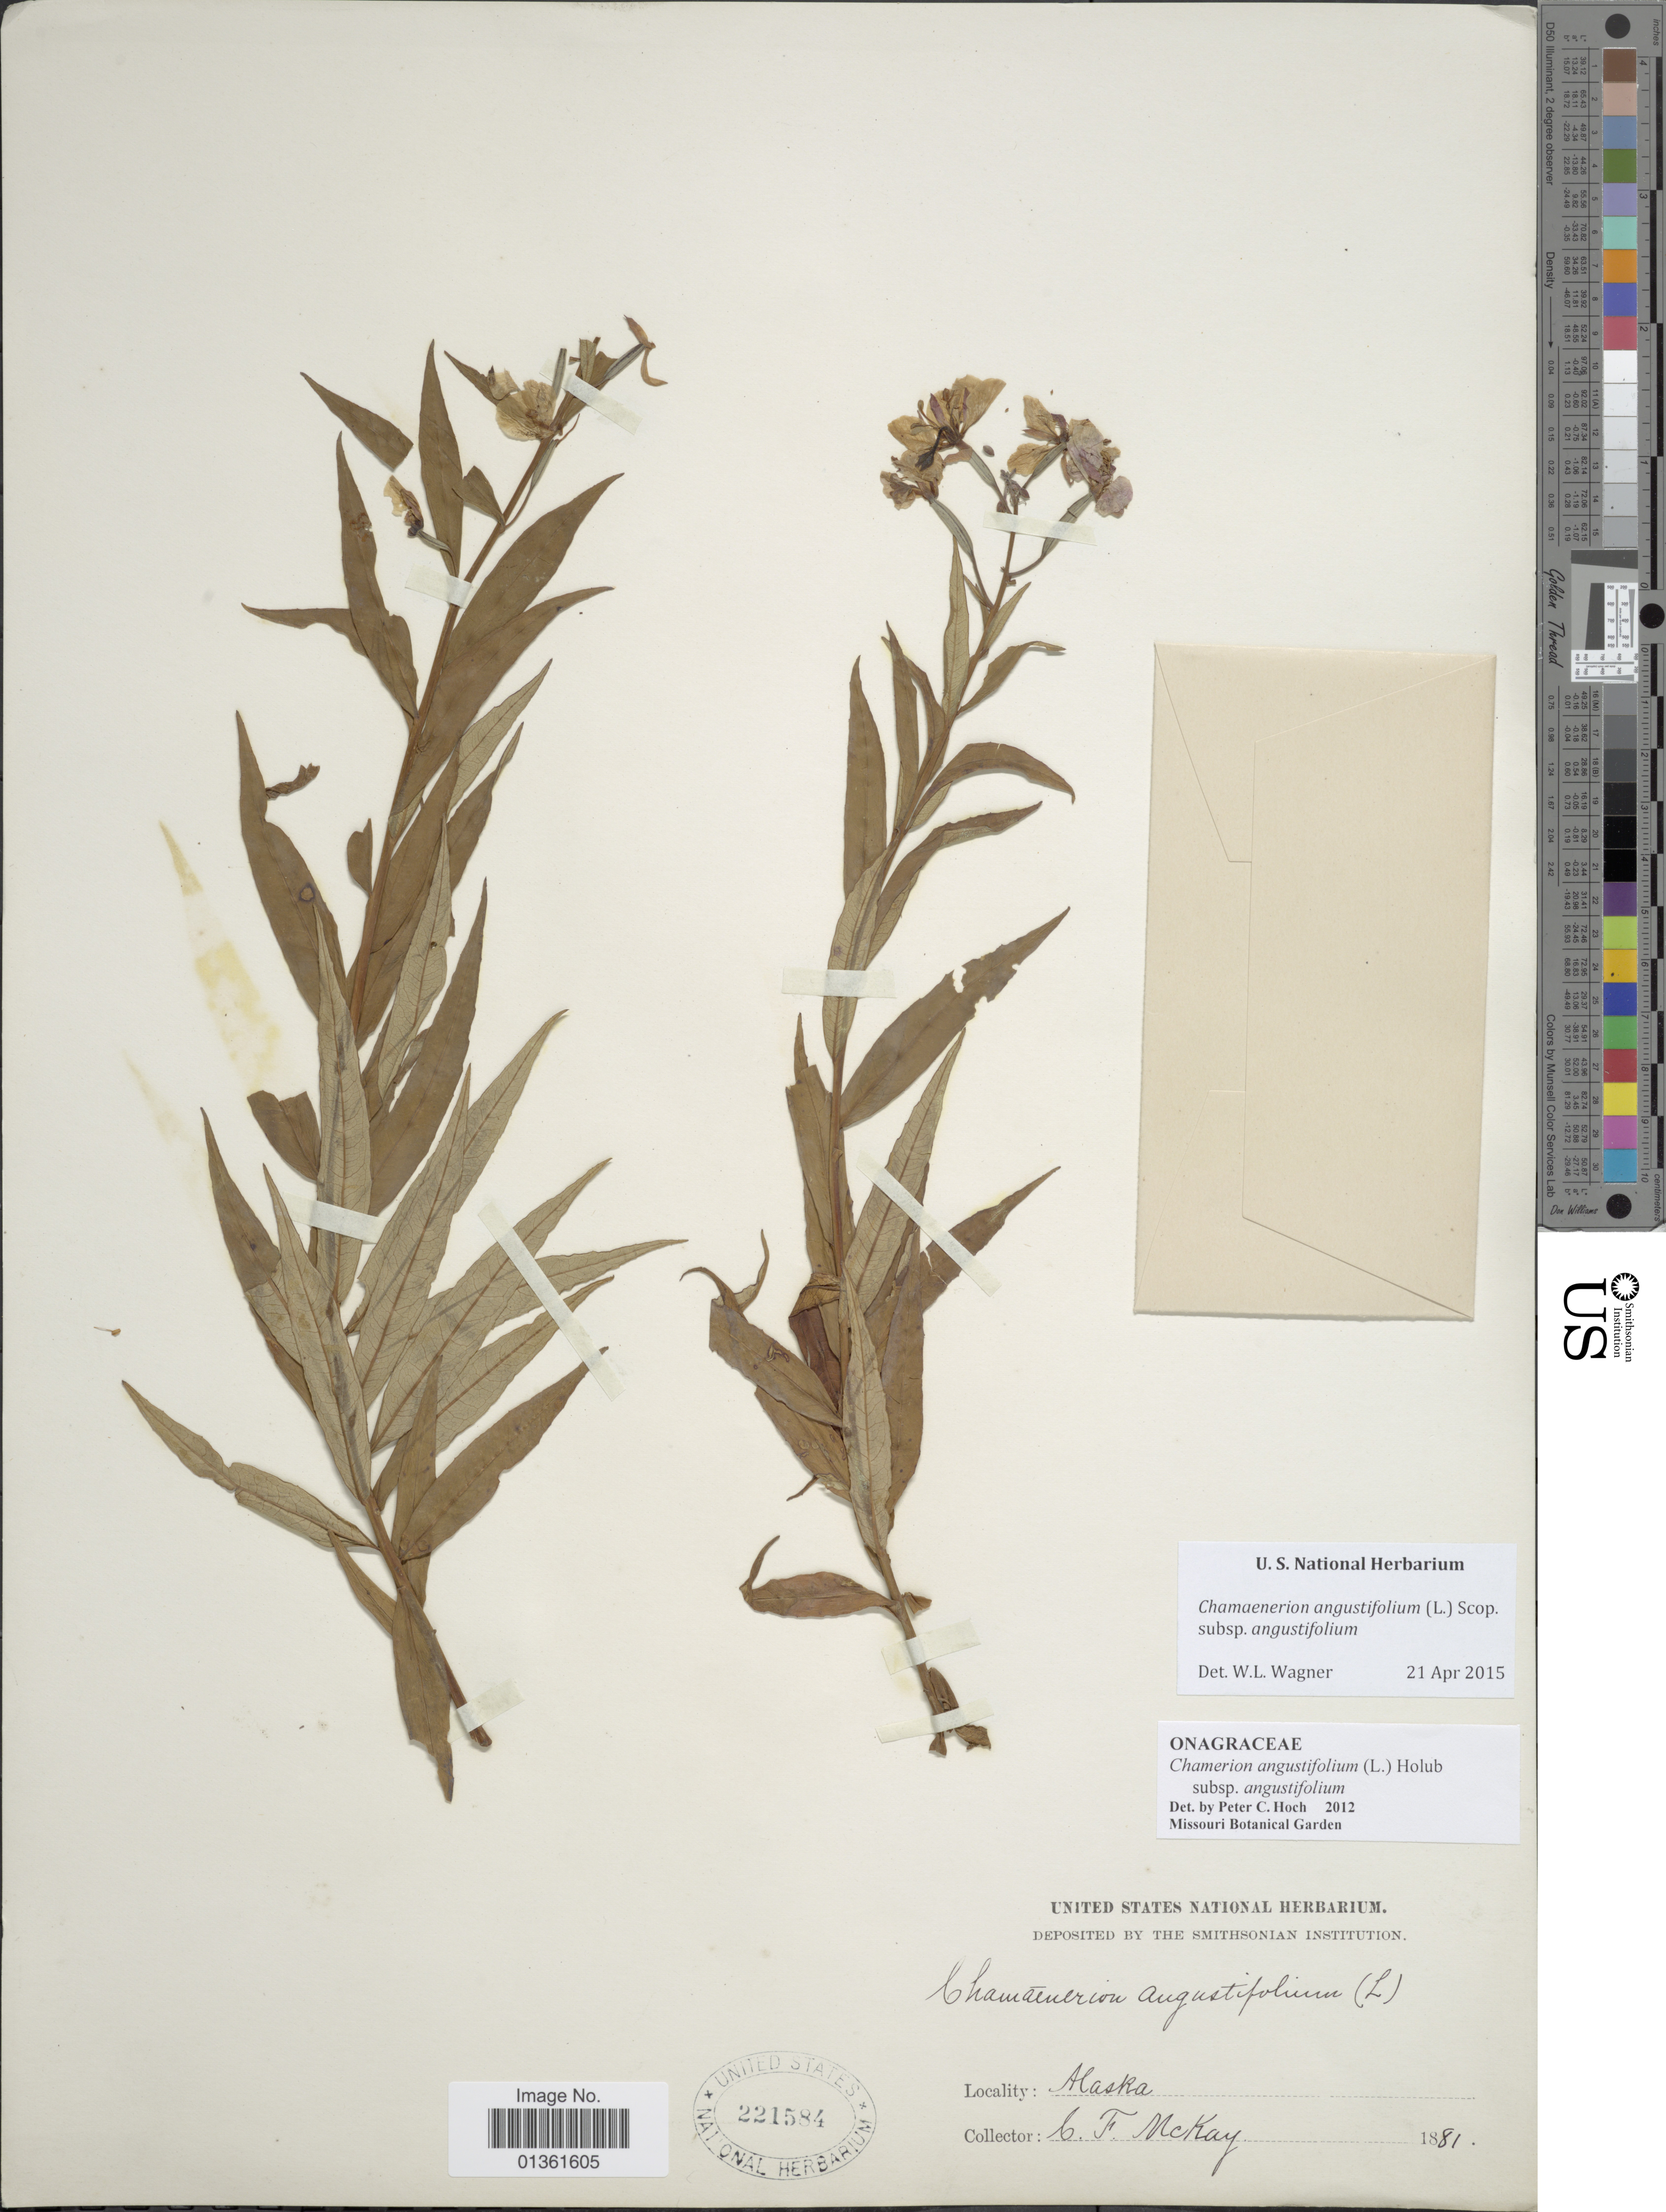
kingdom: Plantae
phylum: Tracheophyta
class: Magnoliopsida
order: Myrtales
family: Onagraceae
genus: Chamaenerion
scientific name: Chamaenerion angustifolium subsp. angustifolium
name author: (L.) Scop.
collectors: C. McKay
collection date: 1881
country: United States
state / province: Alaska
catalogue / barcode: US 221584